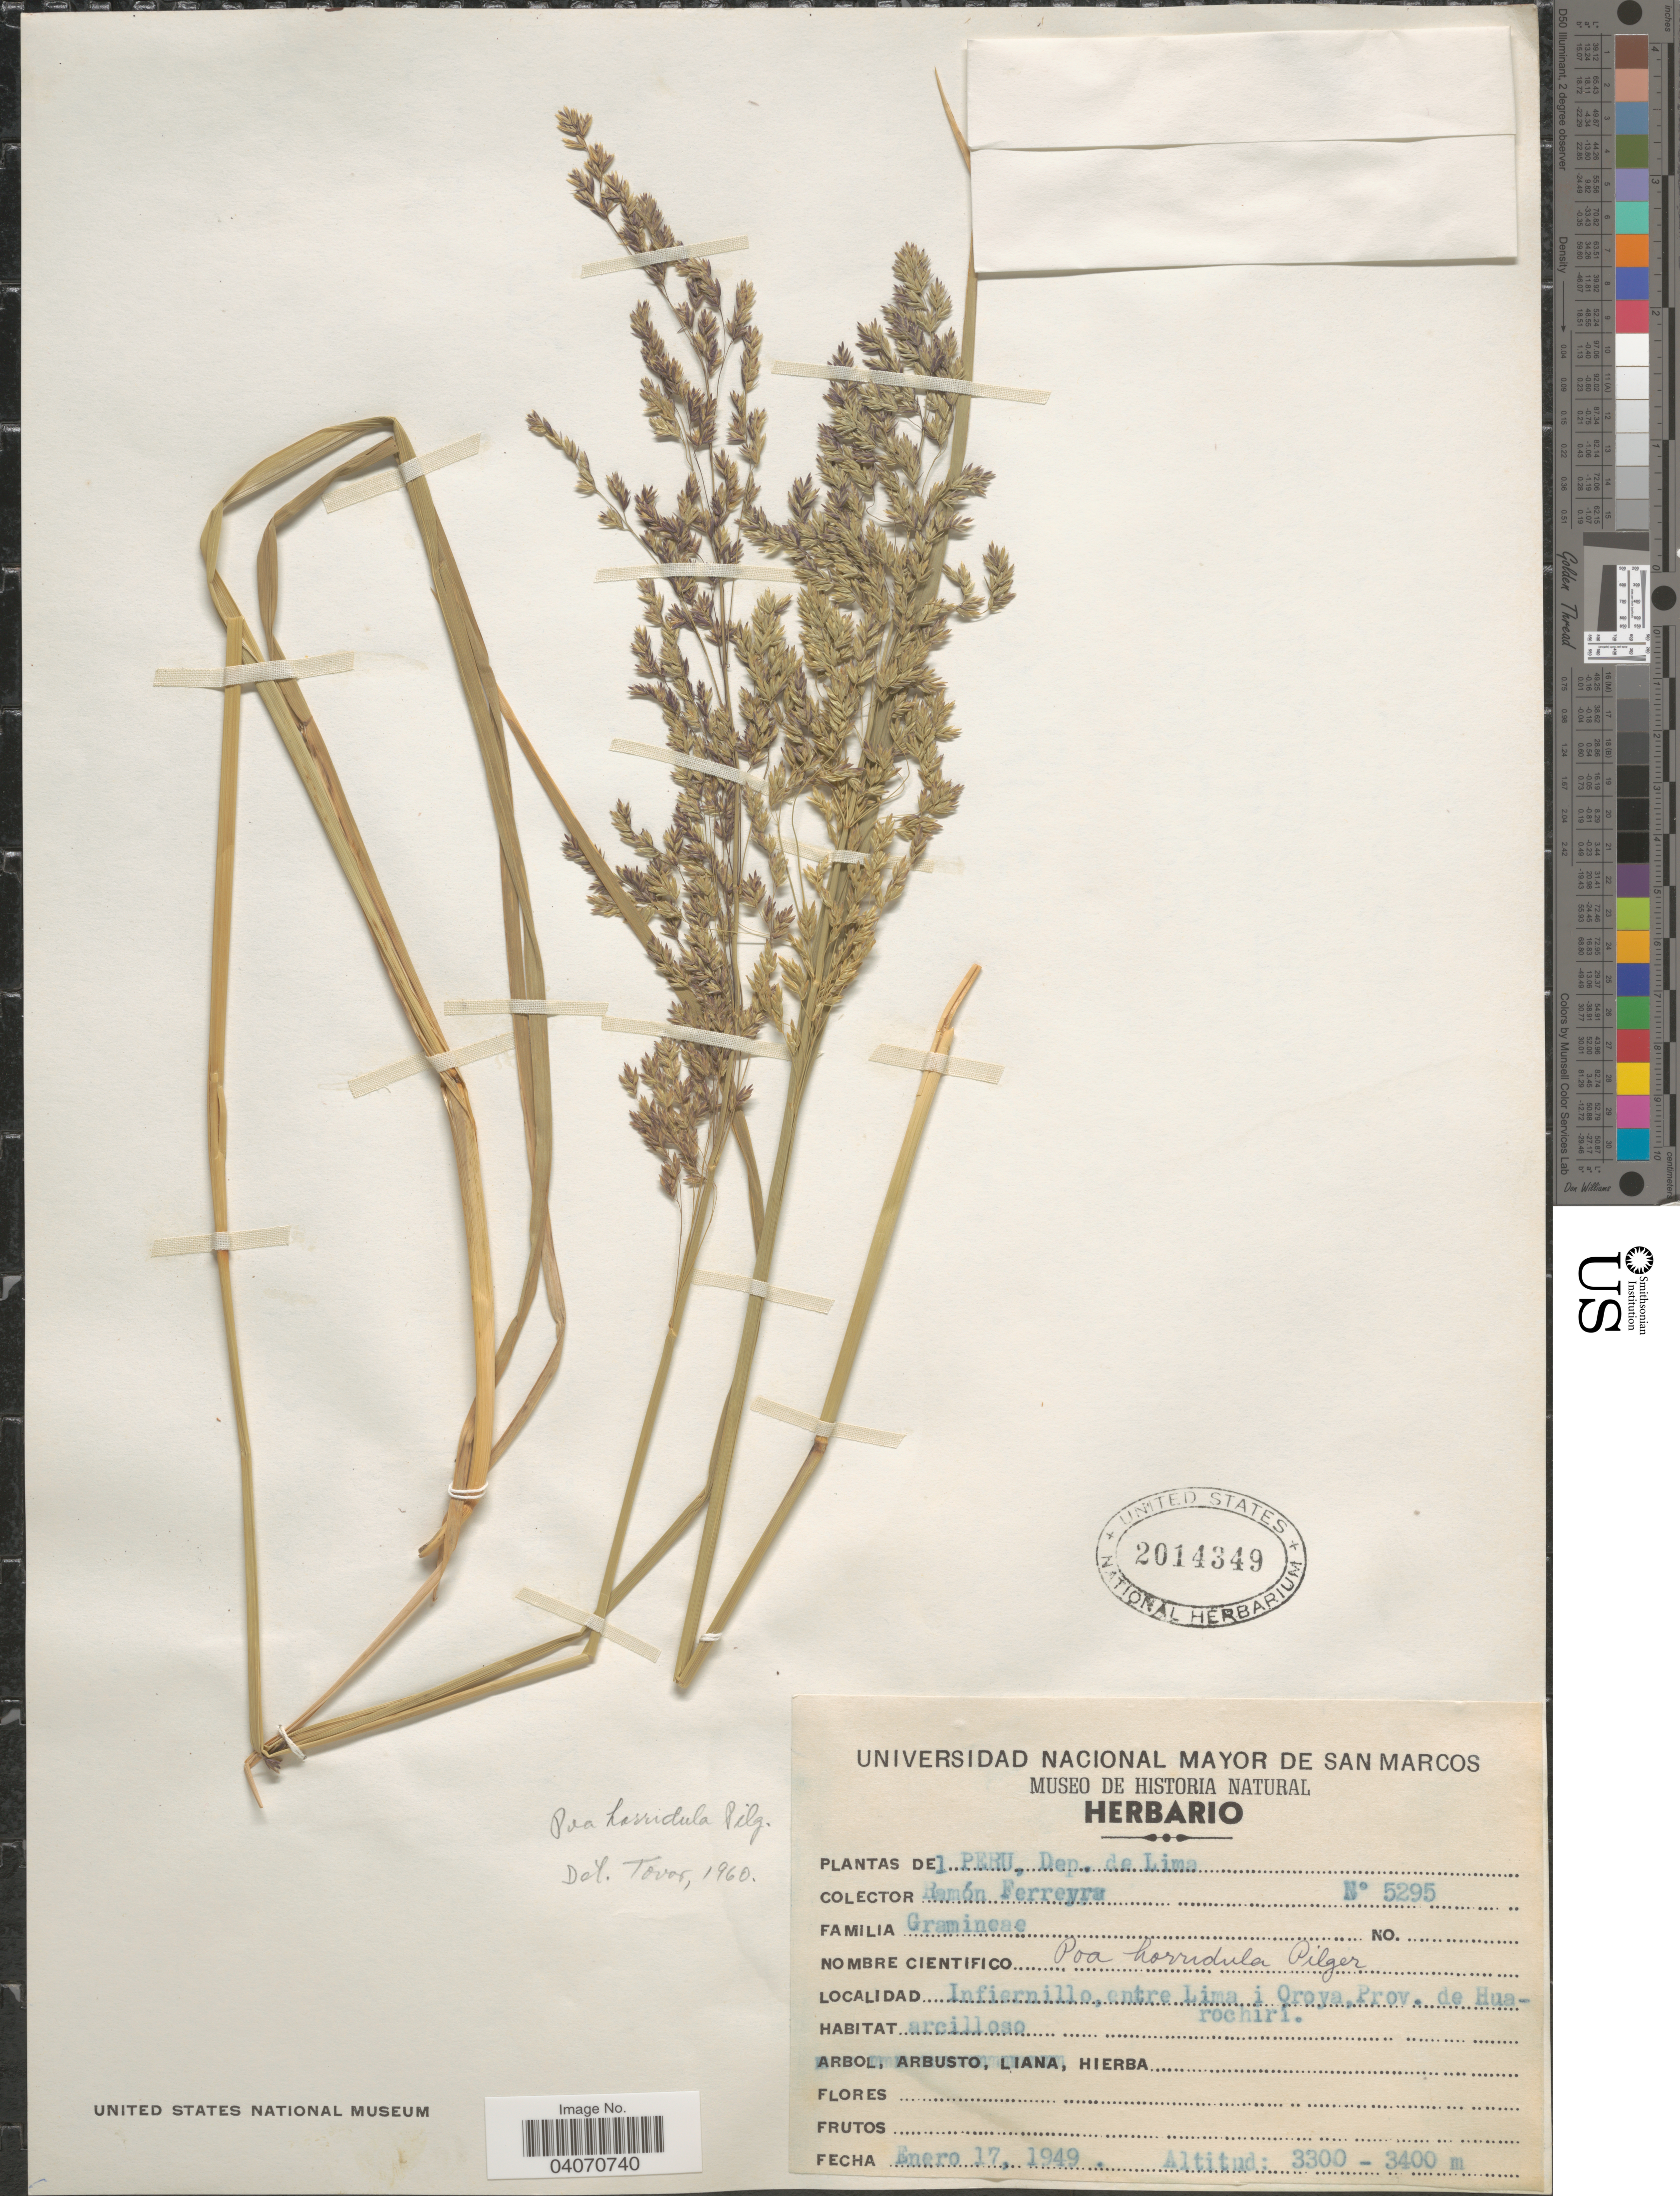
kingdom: Plantae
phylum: Tracheophyta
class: Liliopsida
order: Poales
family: Poaceae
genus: Poa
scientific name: Poa horridula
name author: Pilg.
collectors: R. A. Ferreyra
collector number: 5295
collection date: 1949-01-17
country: Peru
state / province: Lima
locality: Dep. de Lima. Infiernillo, entre Lima i Oroya, Prov. de Huarochiri.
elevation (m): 3300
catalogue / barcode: US 2014349